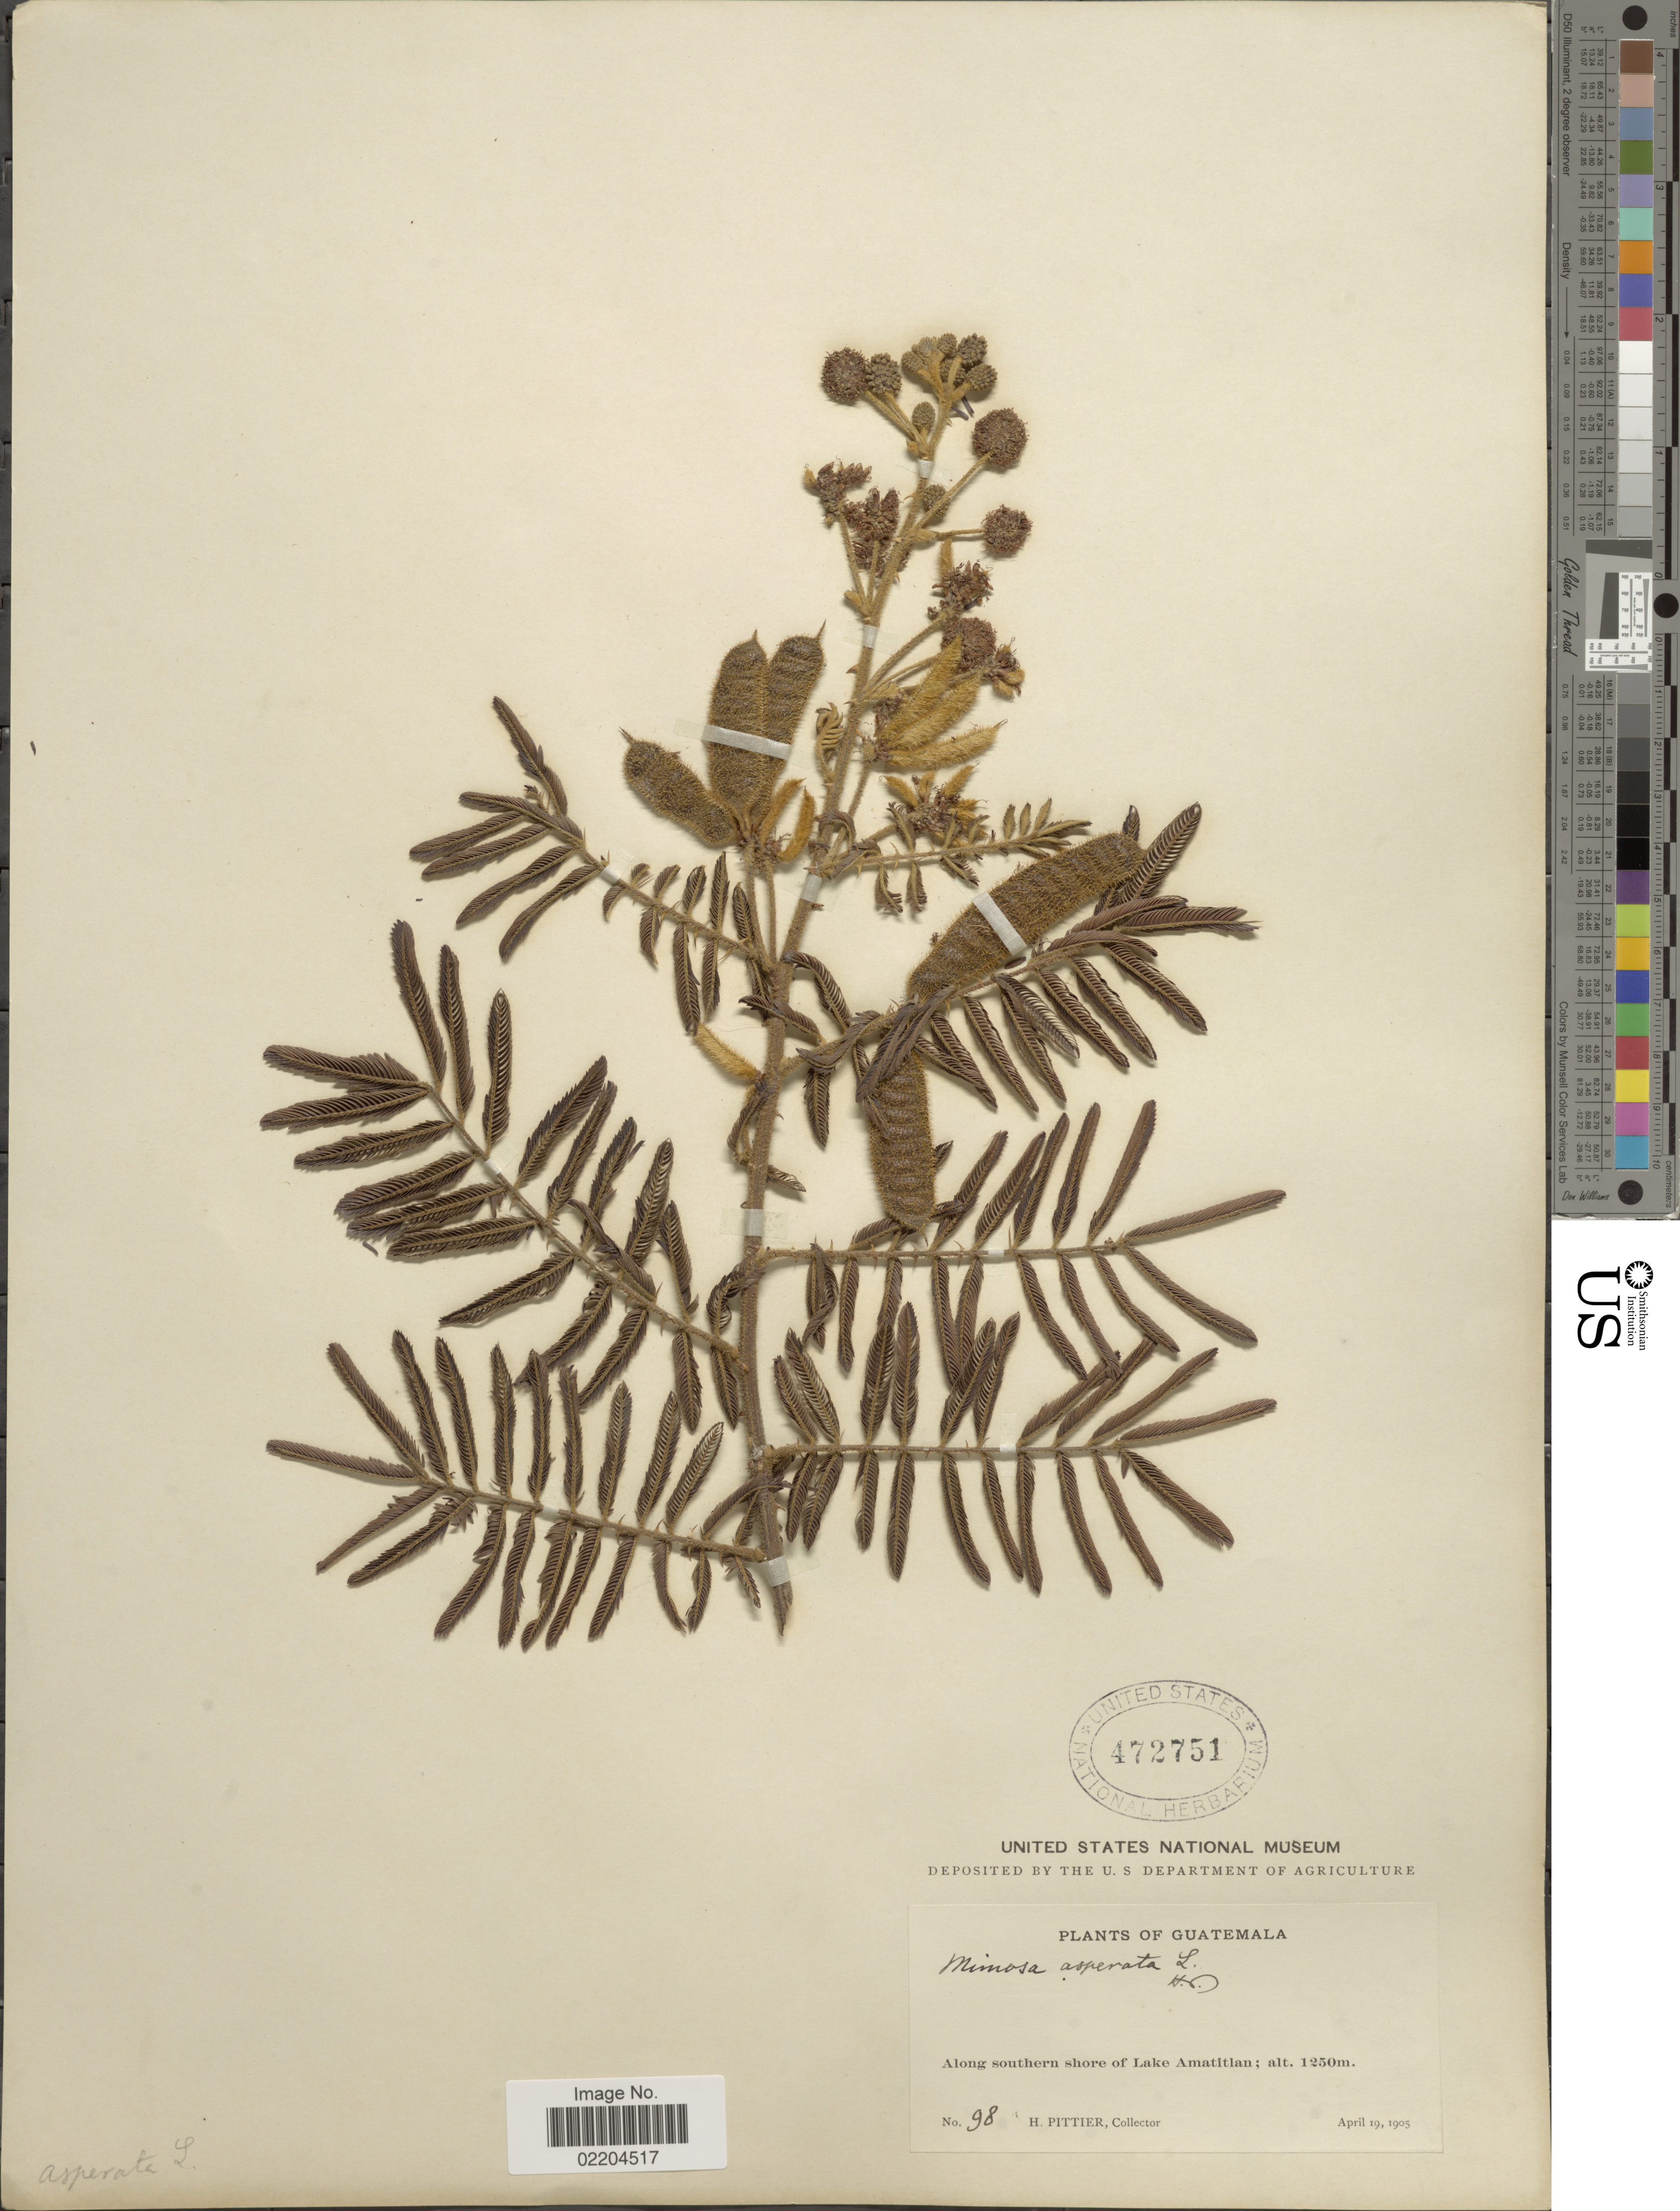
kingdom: Plantae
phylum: Tracheophyta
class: Magnoliopsida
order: Fabales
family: Fabaceae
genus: Mimosa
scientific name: Mimosa pigra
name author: L.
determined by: Strong, Mark T., (BOT), Smithsonian Institution - National Museum of Natural History (UNITED STATES)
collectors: H. F. Pittier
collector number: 98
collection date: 1905-04-19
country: Guatemala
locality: Guatemala. along southern shore of Lake Amatitlan.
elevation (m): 1250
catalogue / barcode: US 472751